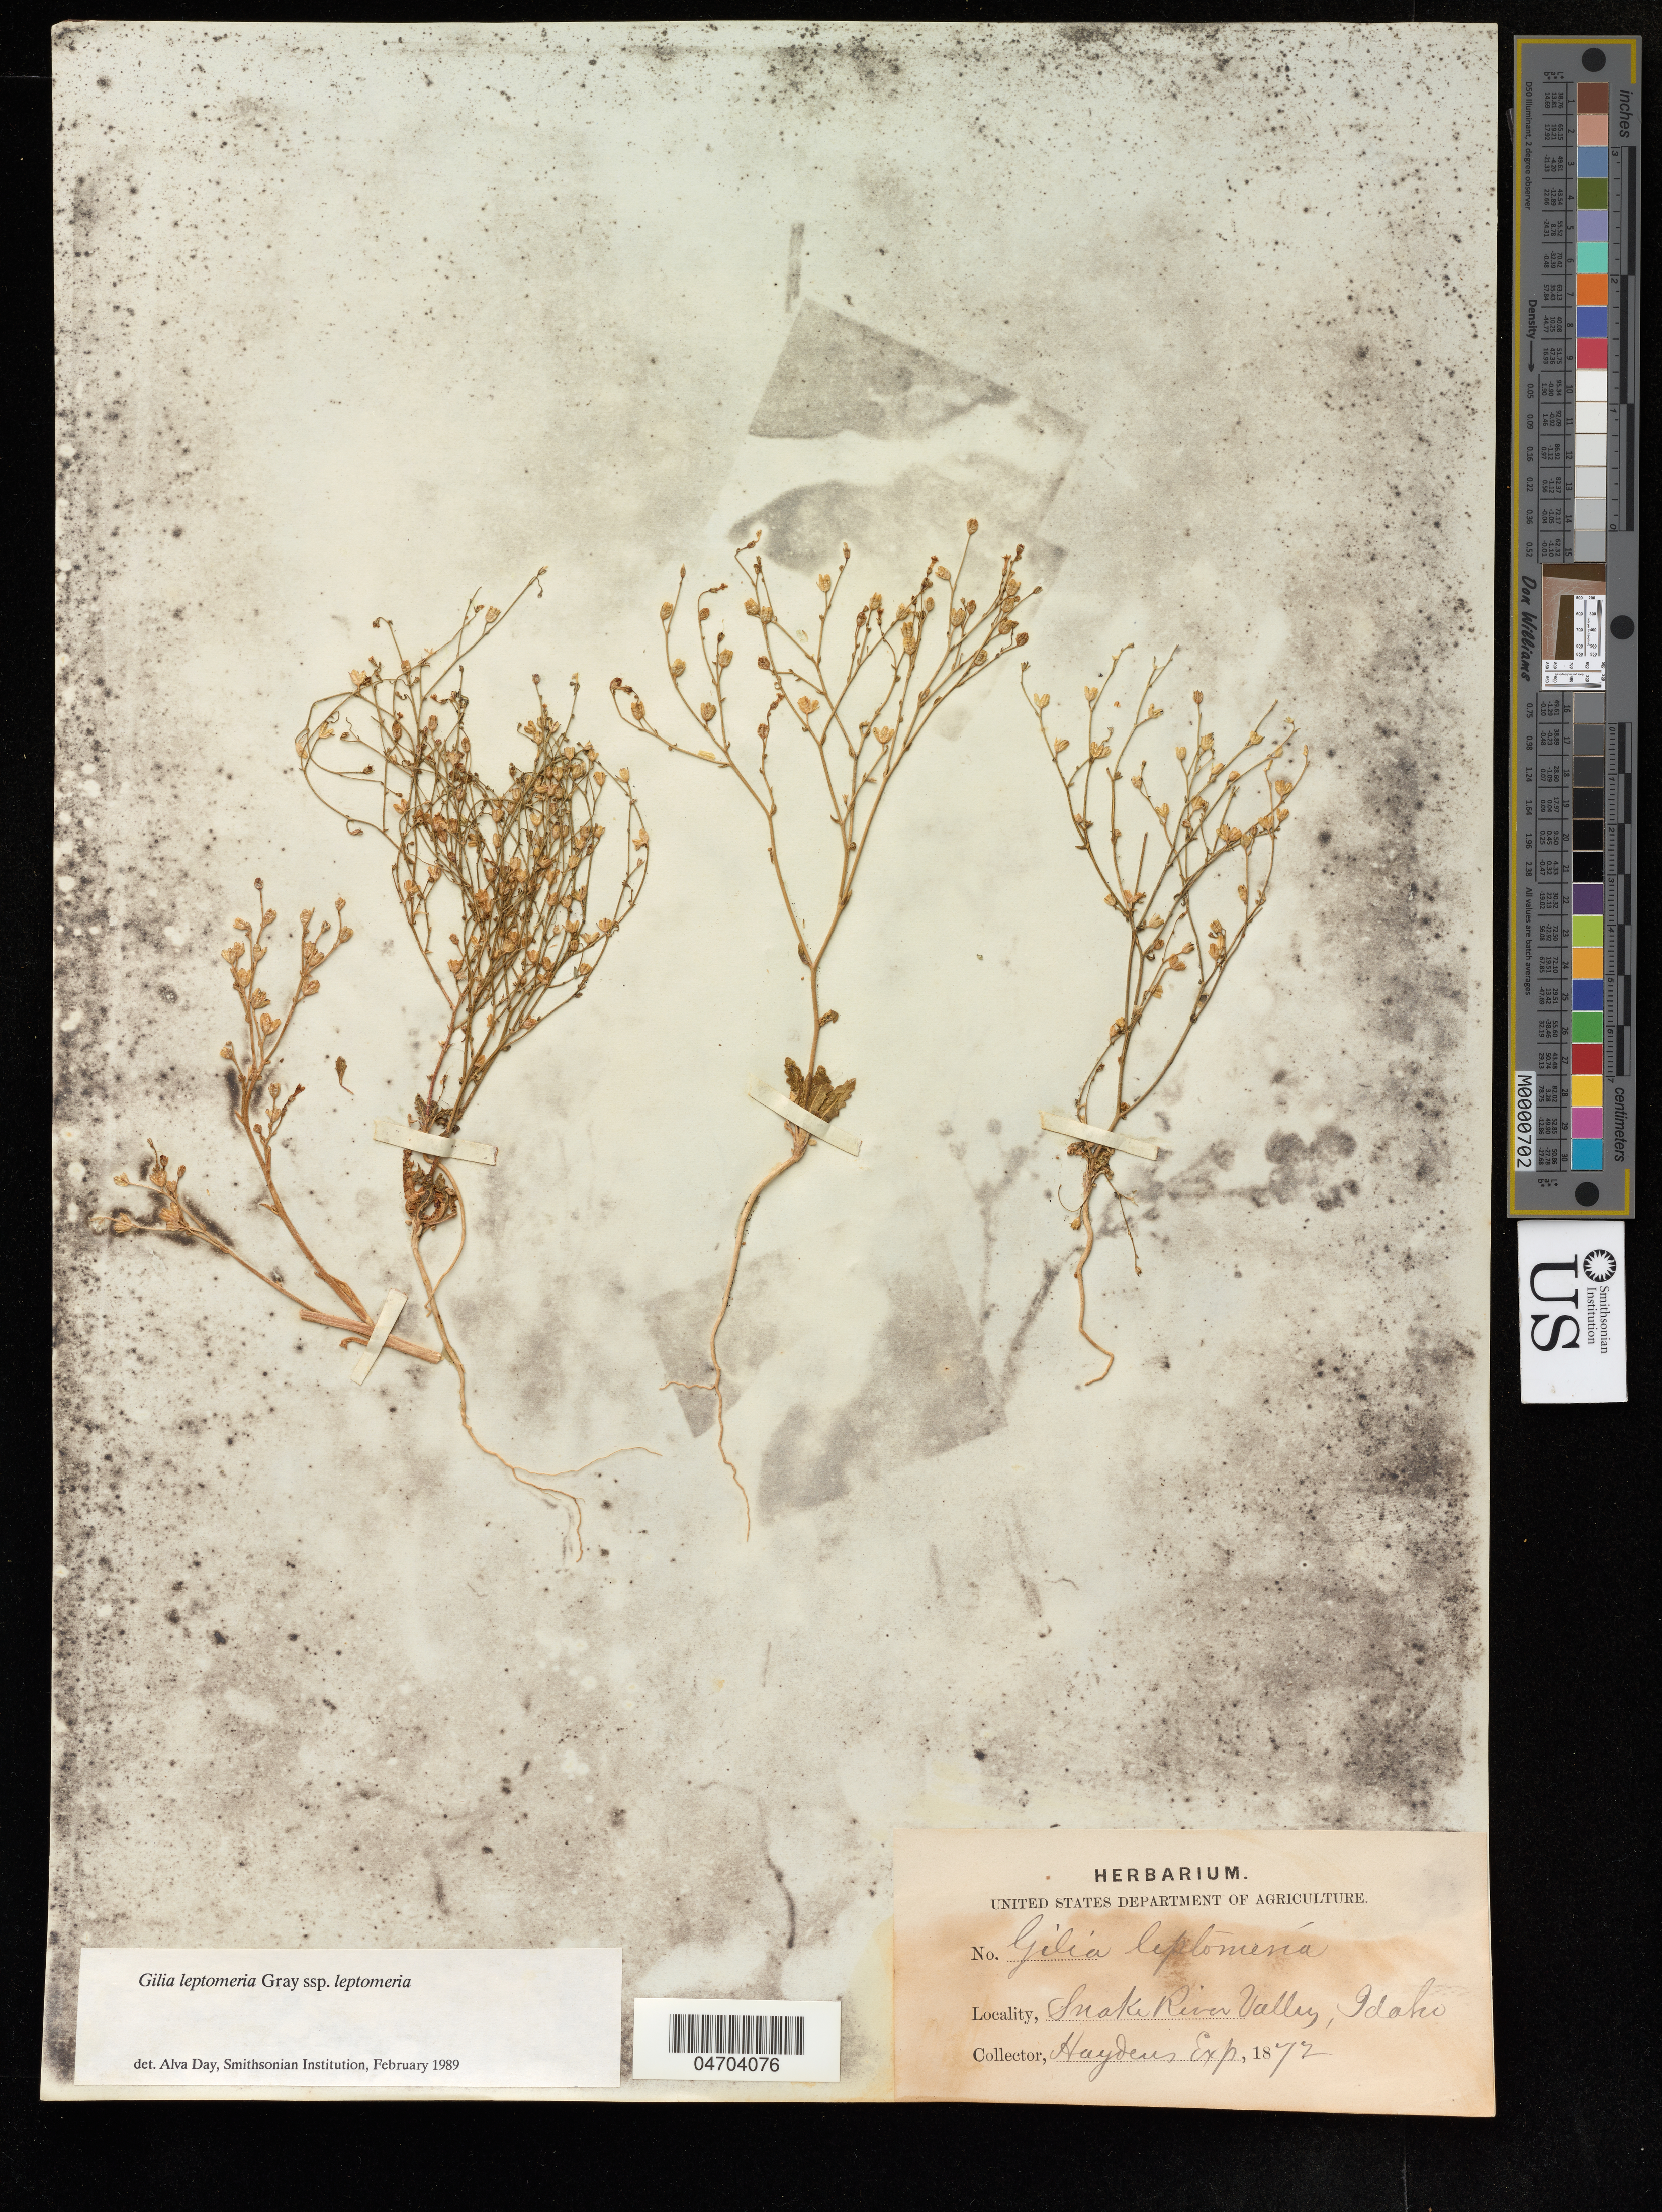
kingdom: Plantae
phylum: Tracheophyta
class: Magnoliopsida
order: Ericales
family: Polemoniaceae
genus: Aliciella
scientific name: Aliciella leptomeria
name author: (A. Gray) J.M. Porter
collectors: Haydens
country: United States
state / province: Idaho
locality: Snake River Valley.